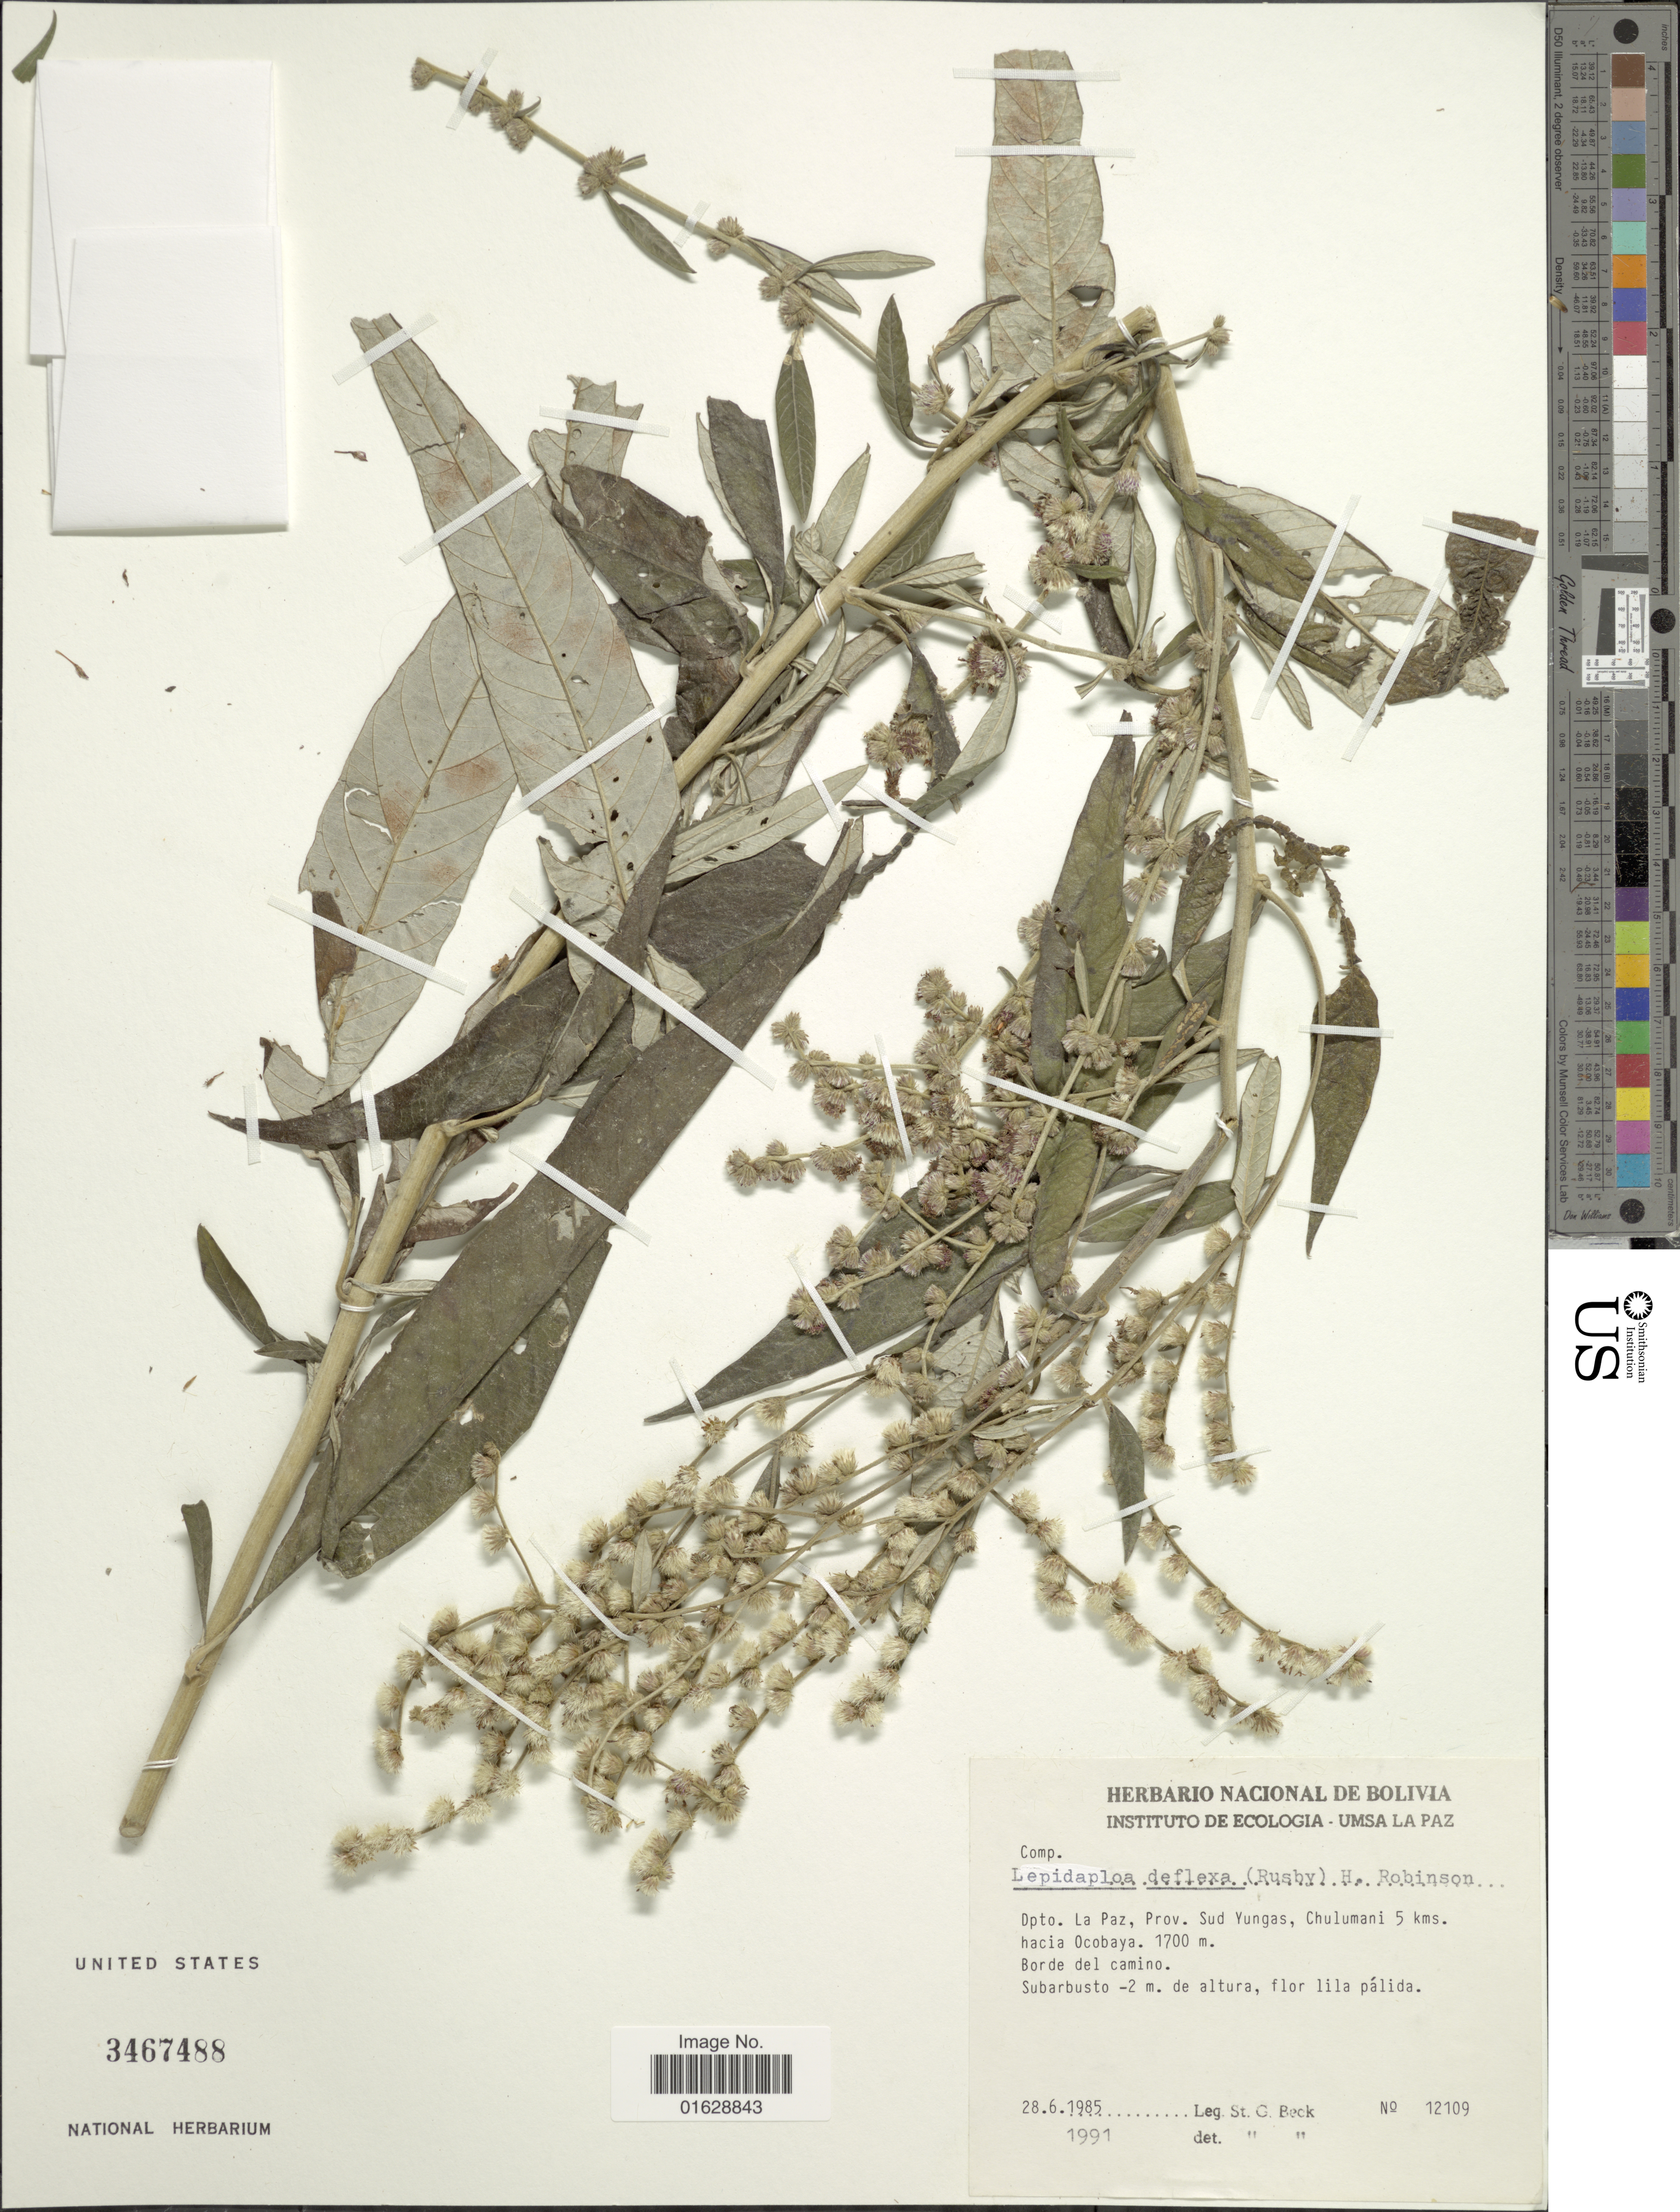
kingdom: Plantae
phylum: Tracheophyta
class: Magnoliopsida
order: Asterales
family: Asteraceae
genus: Lepidaploa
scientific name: Lepidaploa deflexa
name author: (Rusby) H. Rob.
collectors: S. G. Beck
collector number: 12109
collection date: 1985-06-28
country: Bolivia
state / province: La Paz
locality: Dpto. La Paz, Prov. Sud Yungas, Chulumani 5 kms. hacia Ocobaya.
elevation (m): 1700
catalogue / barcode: US 3467488